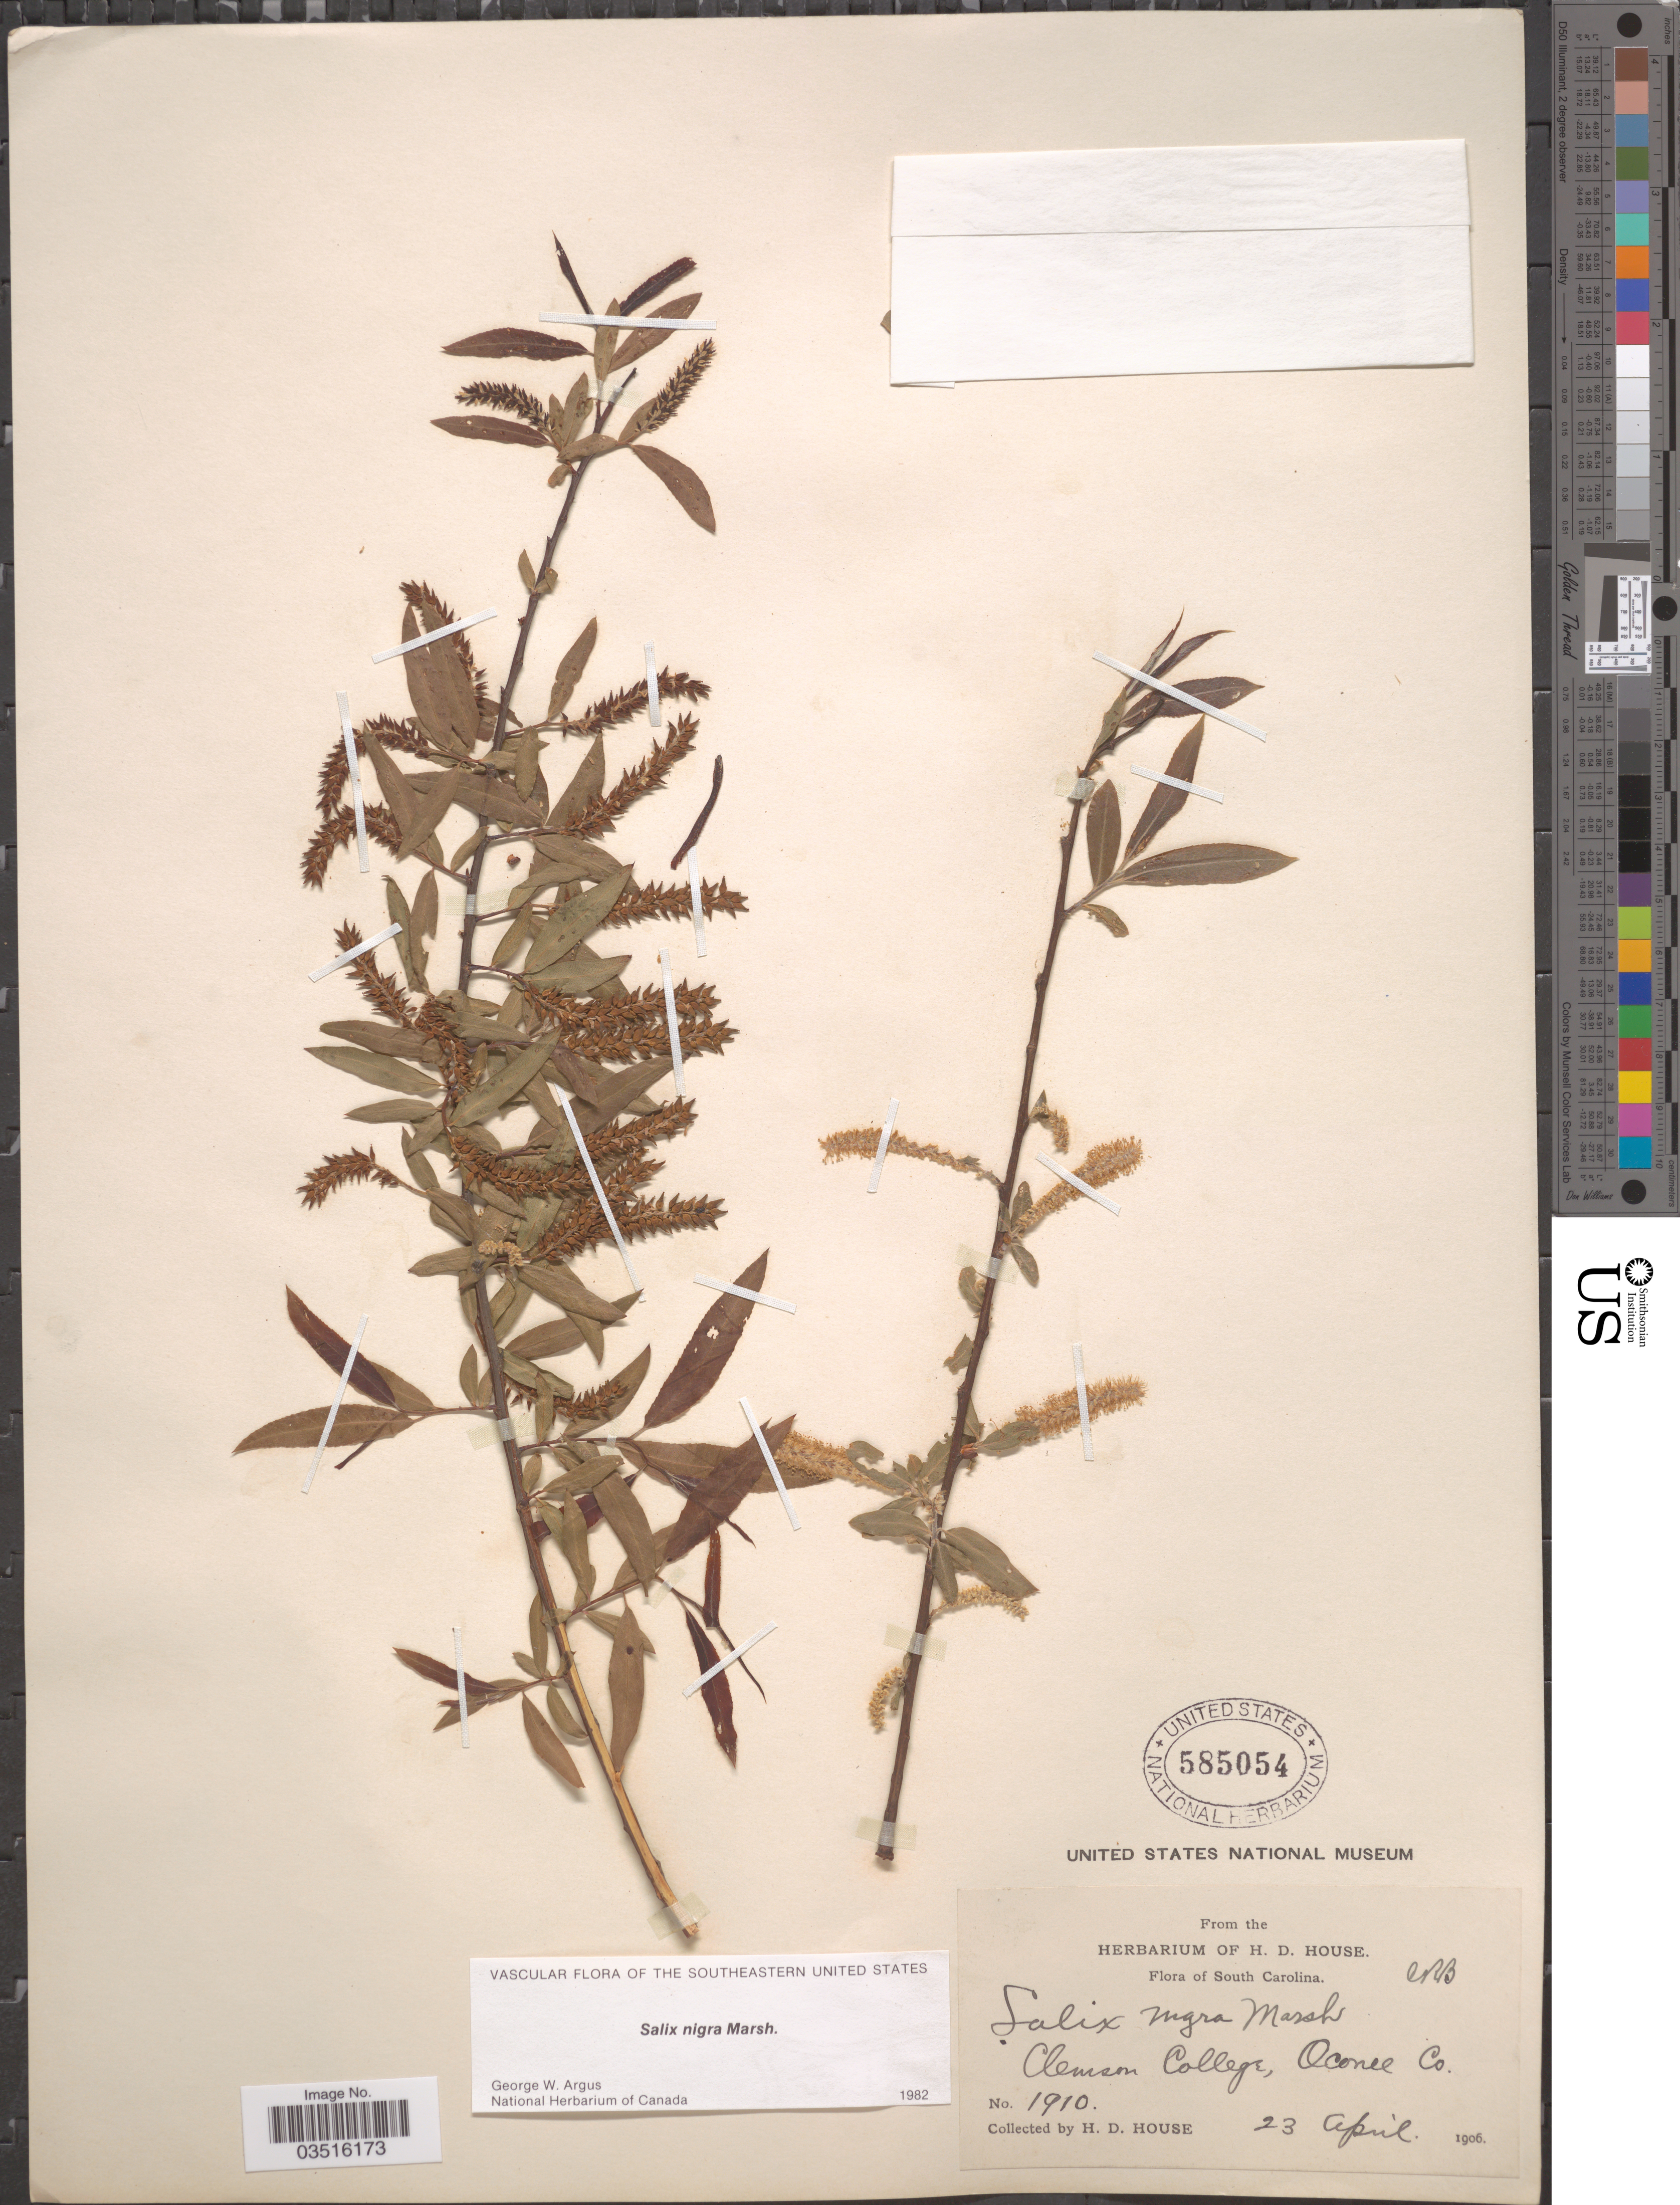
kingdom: Plantae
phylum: Tracheophyta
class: Magnoliopsida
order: Malpighiales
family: Salicaceae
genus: Salix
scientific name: Salix nigra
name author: Marshall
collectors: H. D. House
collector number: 1910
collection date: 1906-04-23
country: United States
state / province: South Carolina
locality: Clemson College, Oconee Co.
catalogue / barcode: US 585054